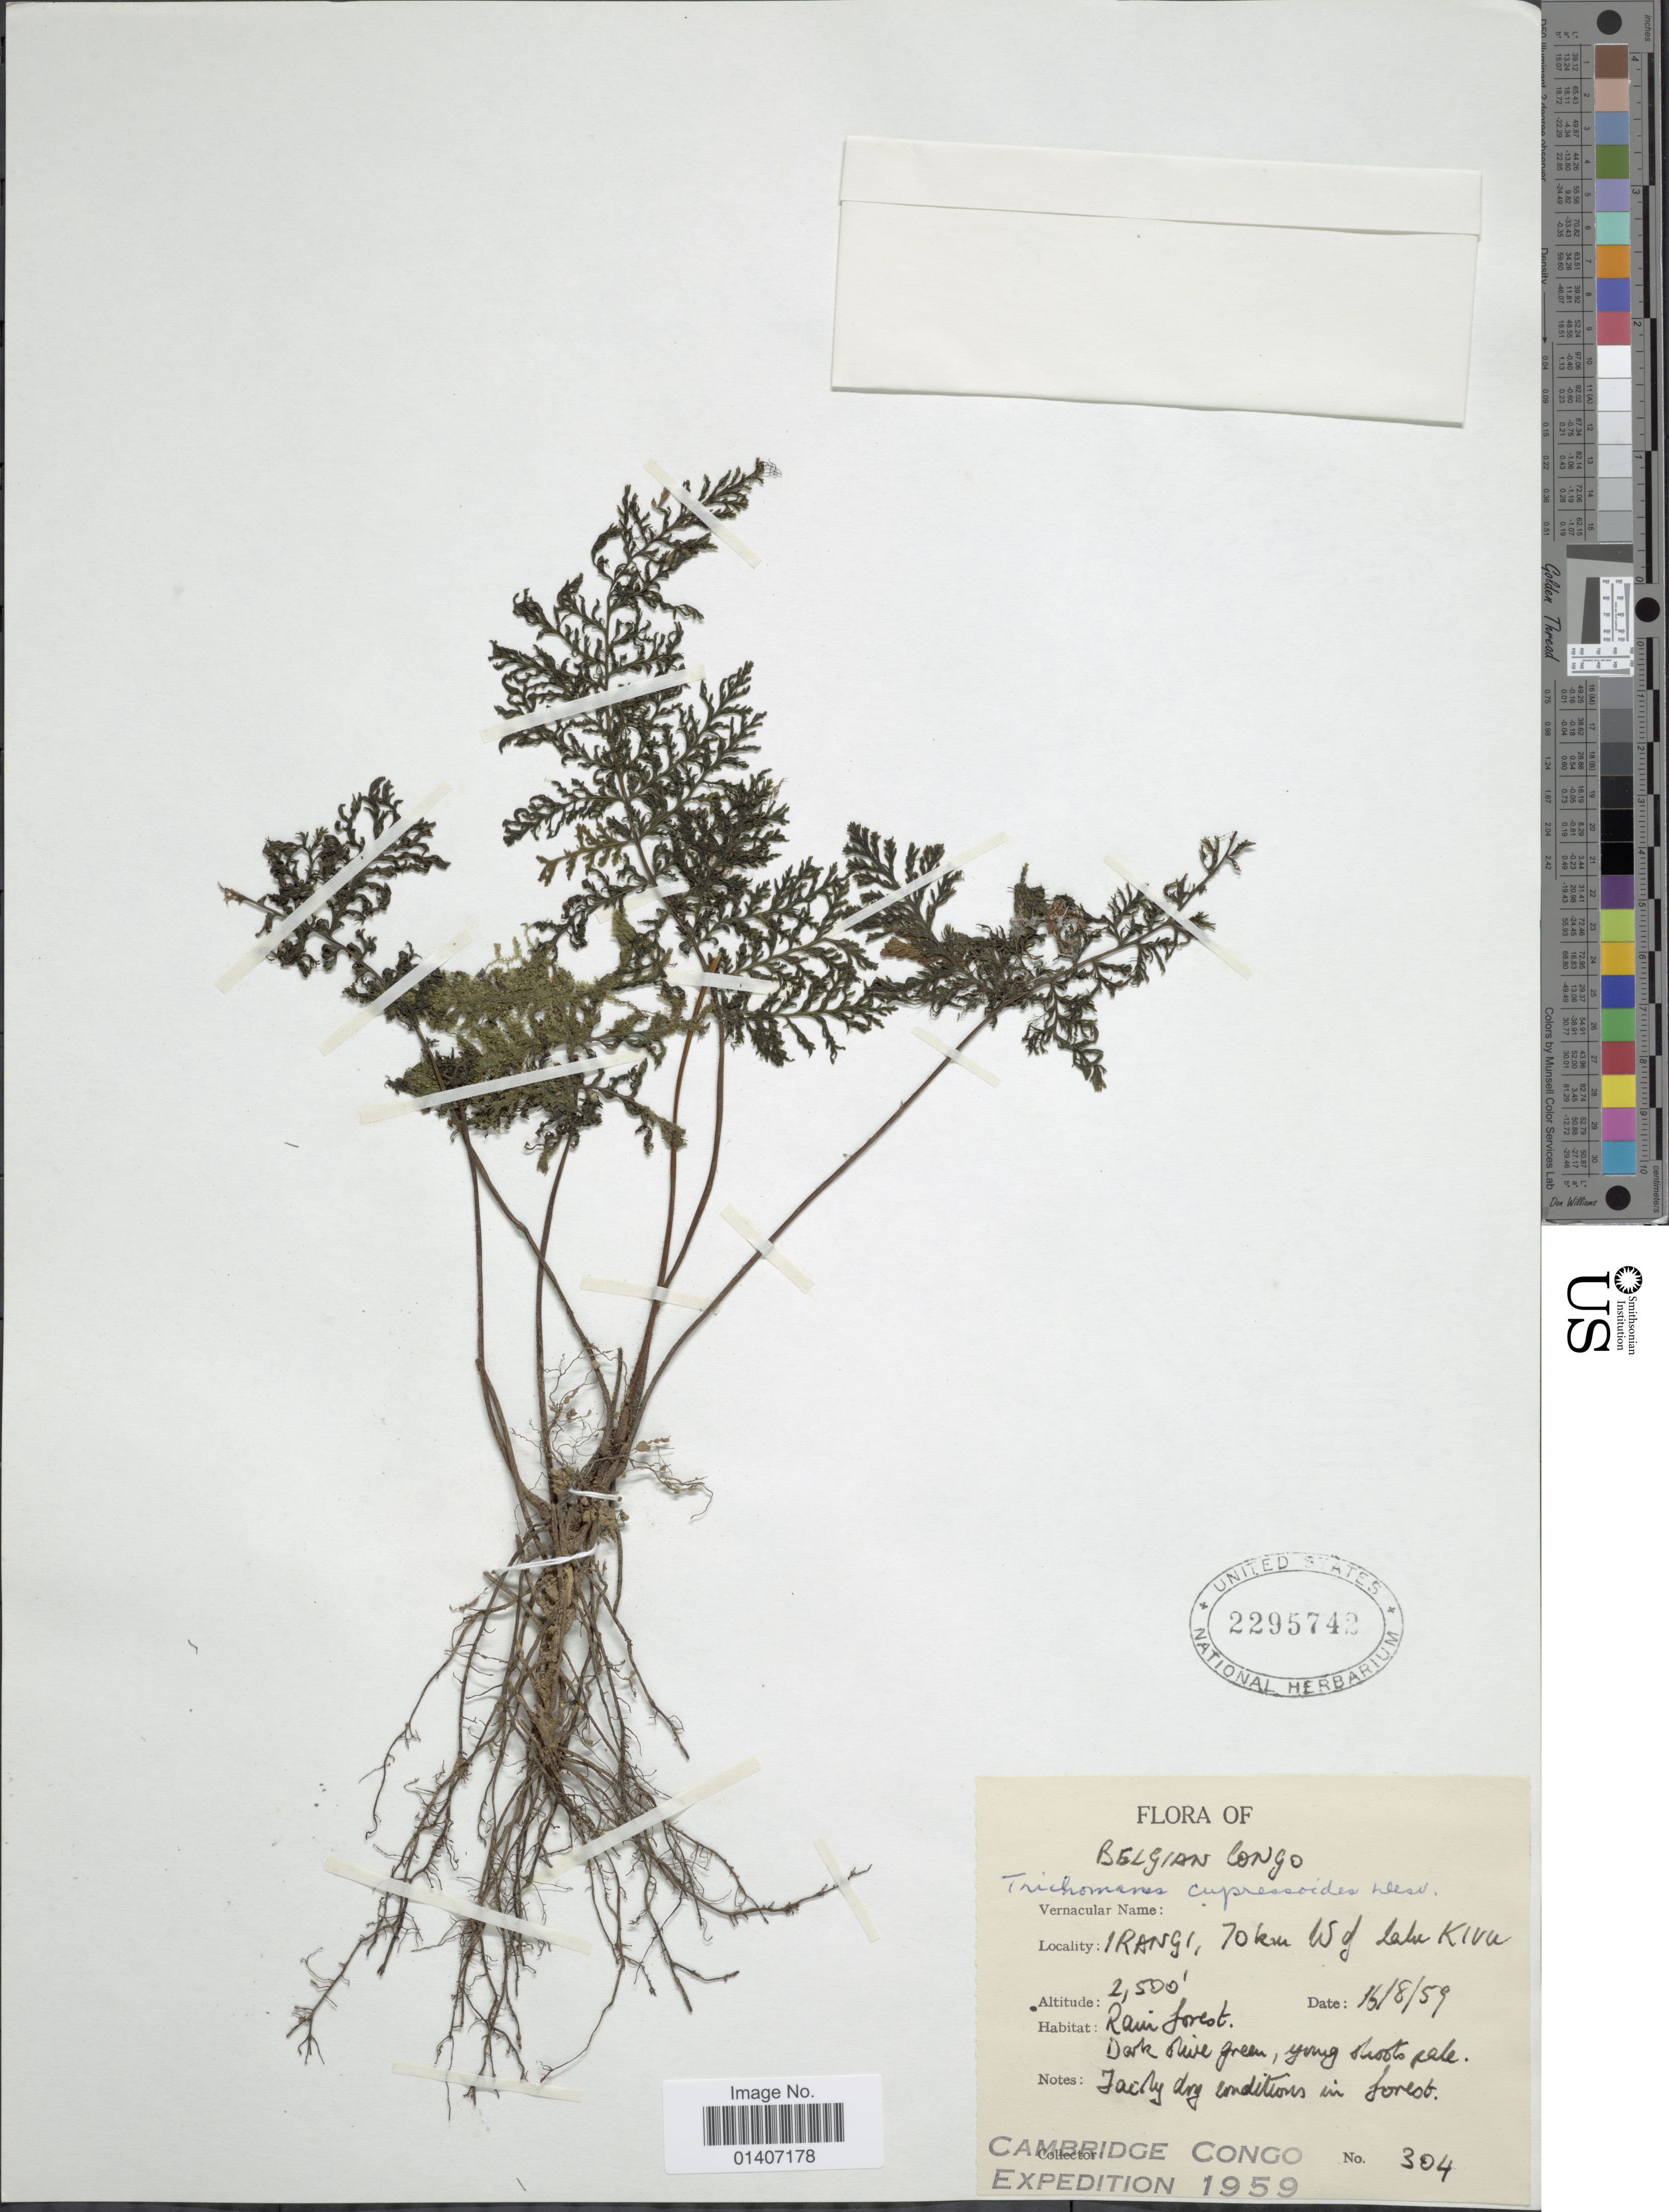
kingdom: Plantae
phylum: Tracheophyta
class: Polypodiopsida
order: Hymenophyllales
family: Hymenophyllaceae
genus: Abrodictyum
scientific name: Abrodictyum cupressoides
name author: (Desv.) Ebihara & Dubuisson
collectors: Cambridge Congo Expedition 1959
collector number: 304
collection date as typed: Transcribed d/m/y: 16/8/59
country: Congo, Democratic Republic of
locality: Belgian Congo, Irangi, 70km W of lake Kivu, rain forest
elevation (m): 762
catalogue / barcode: US 2295742